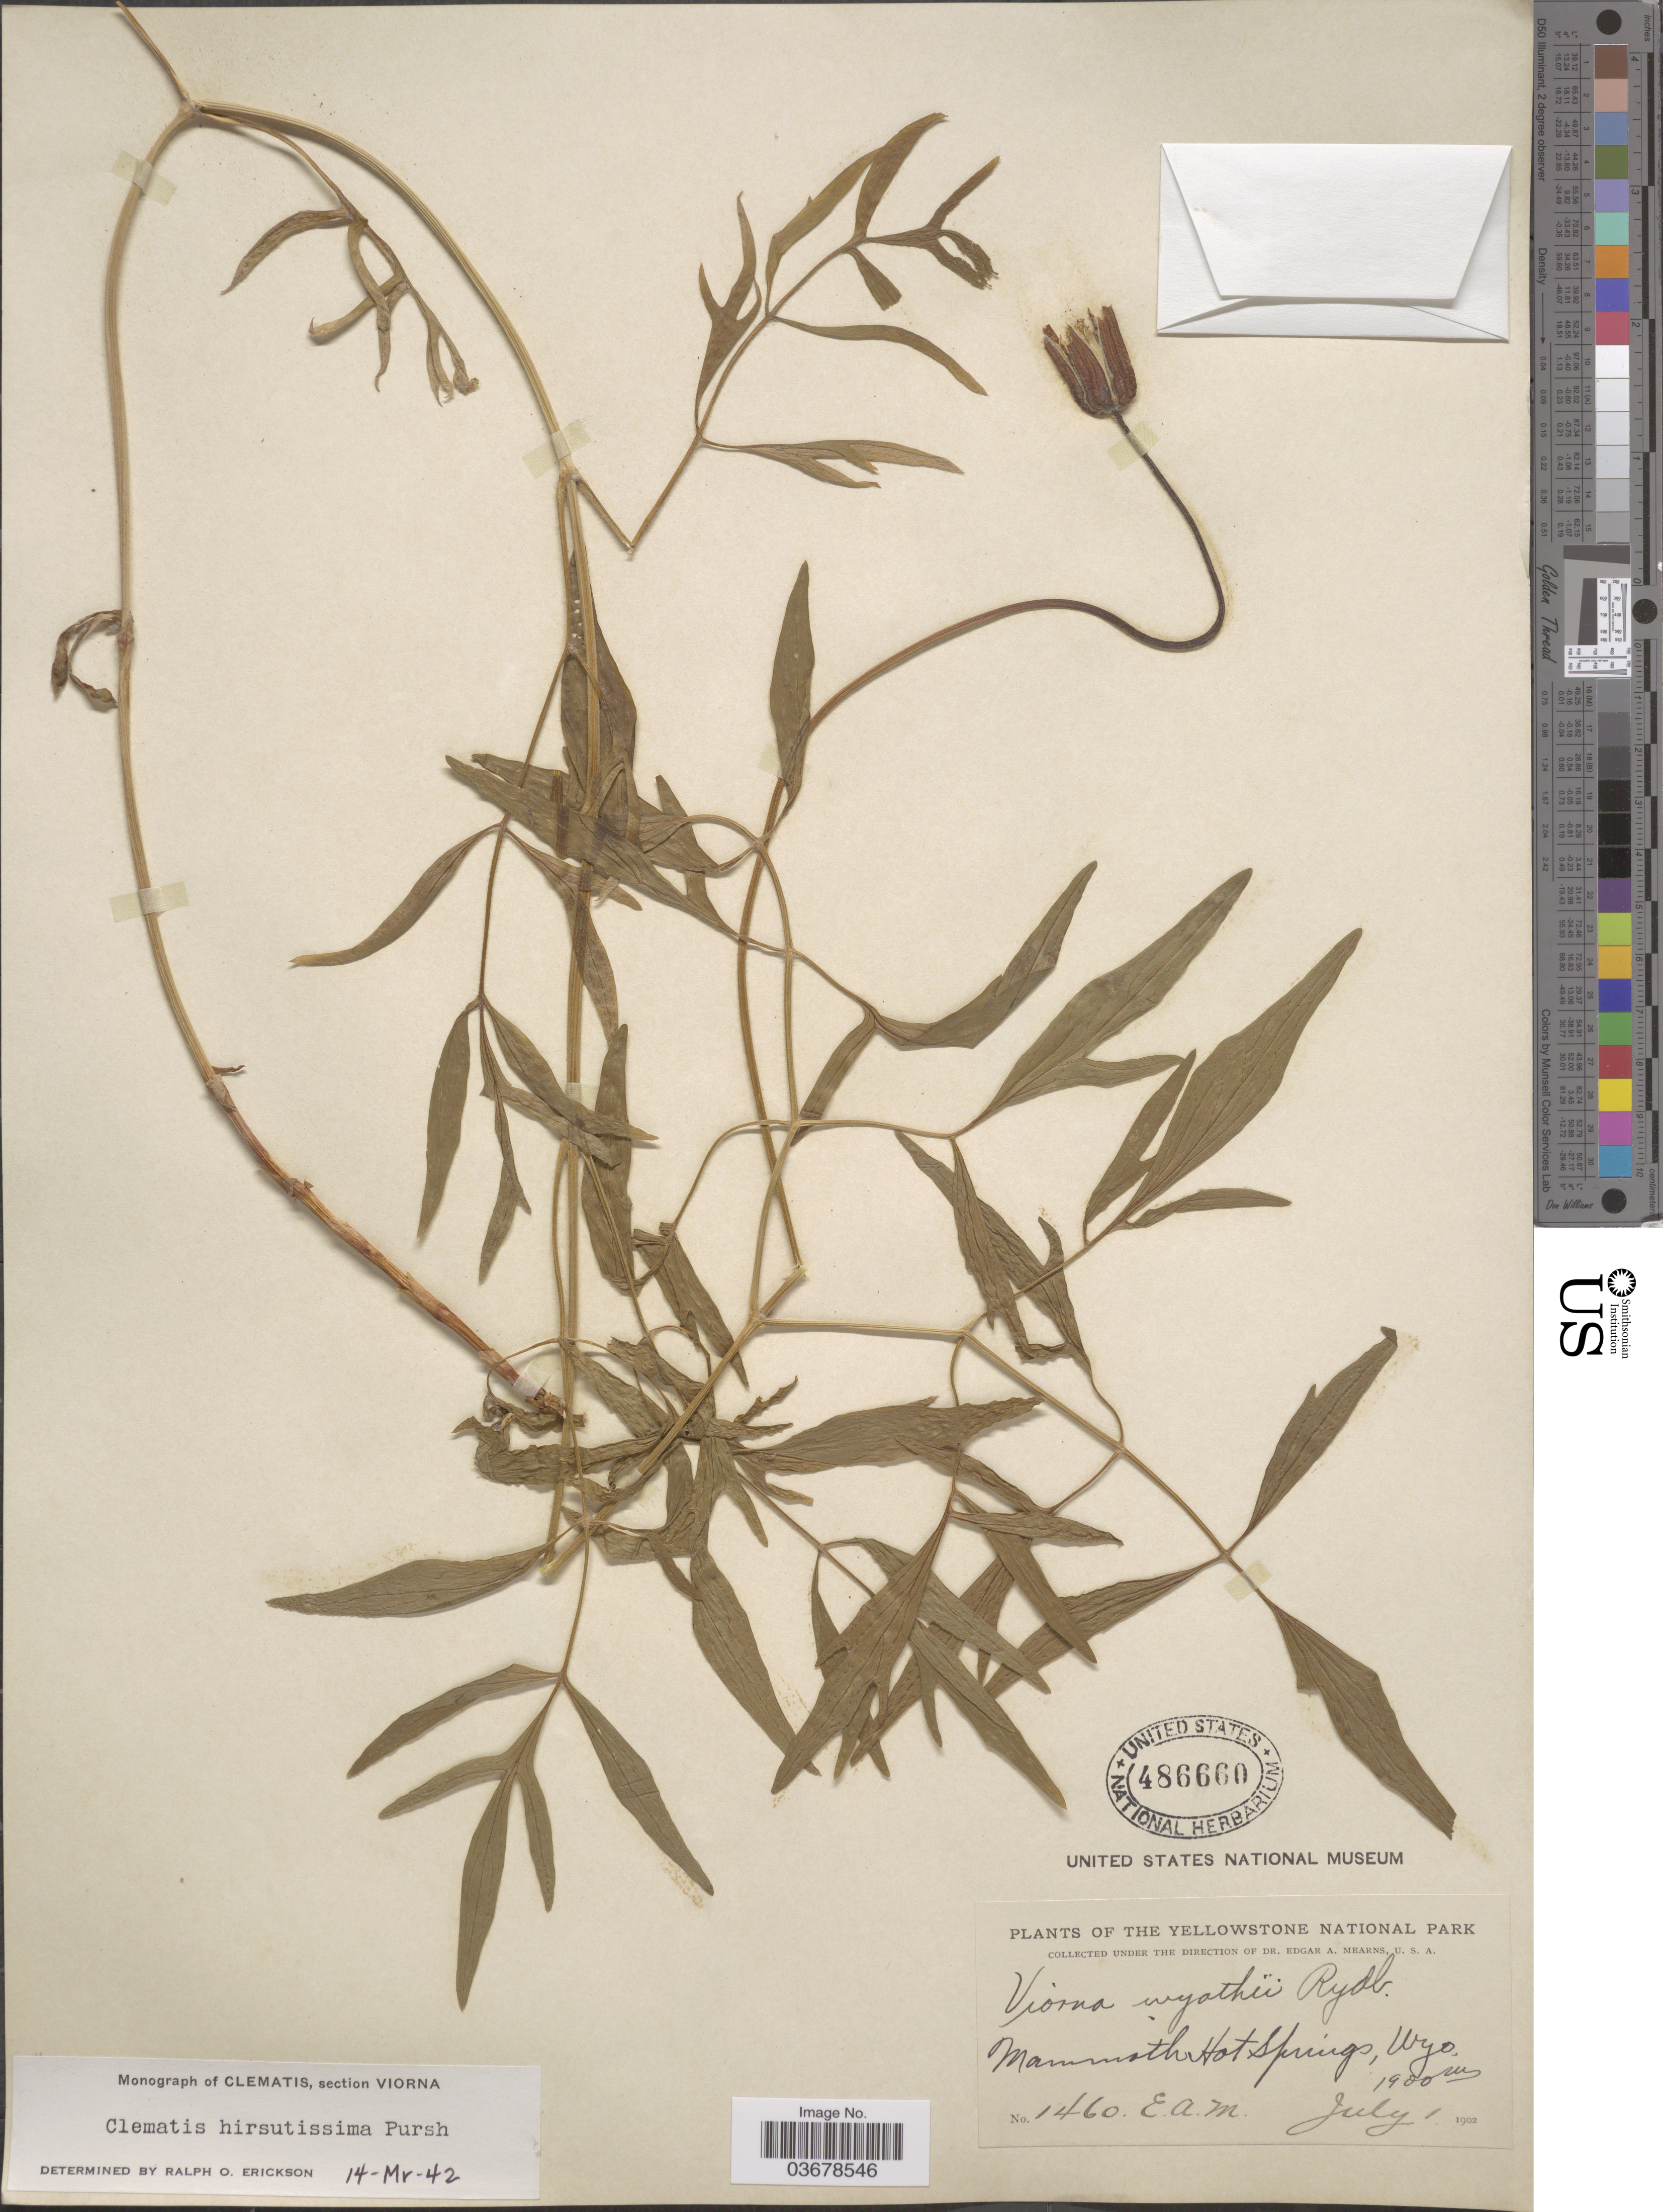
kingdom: Plantae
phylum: Tracheophyta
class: Magnoliopsida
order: Ranunculales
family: Ranunculaceae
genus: Clematis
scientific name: Clematis viorna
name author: L.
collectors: E. A. Mearns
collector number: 1460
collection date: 1902-07-01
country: United States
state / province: Wyoming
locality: The Yellowstone National Park. Mammoth Hot Springs.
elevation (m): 1900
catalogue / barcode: US 486660